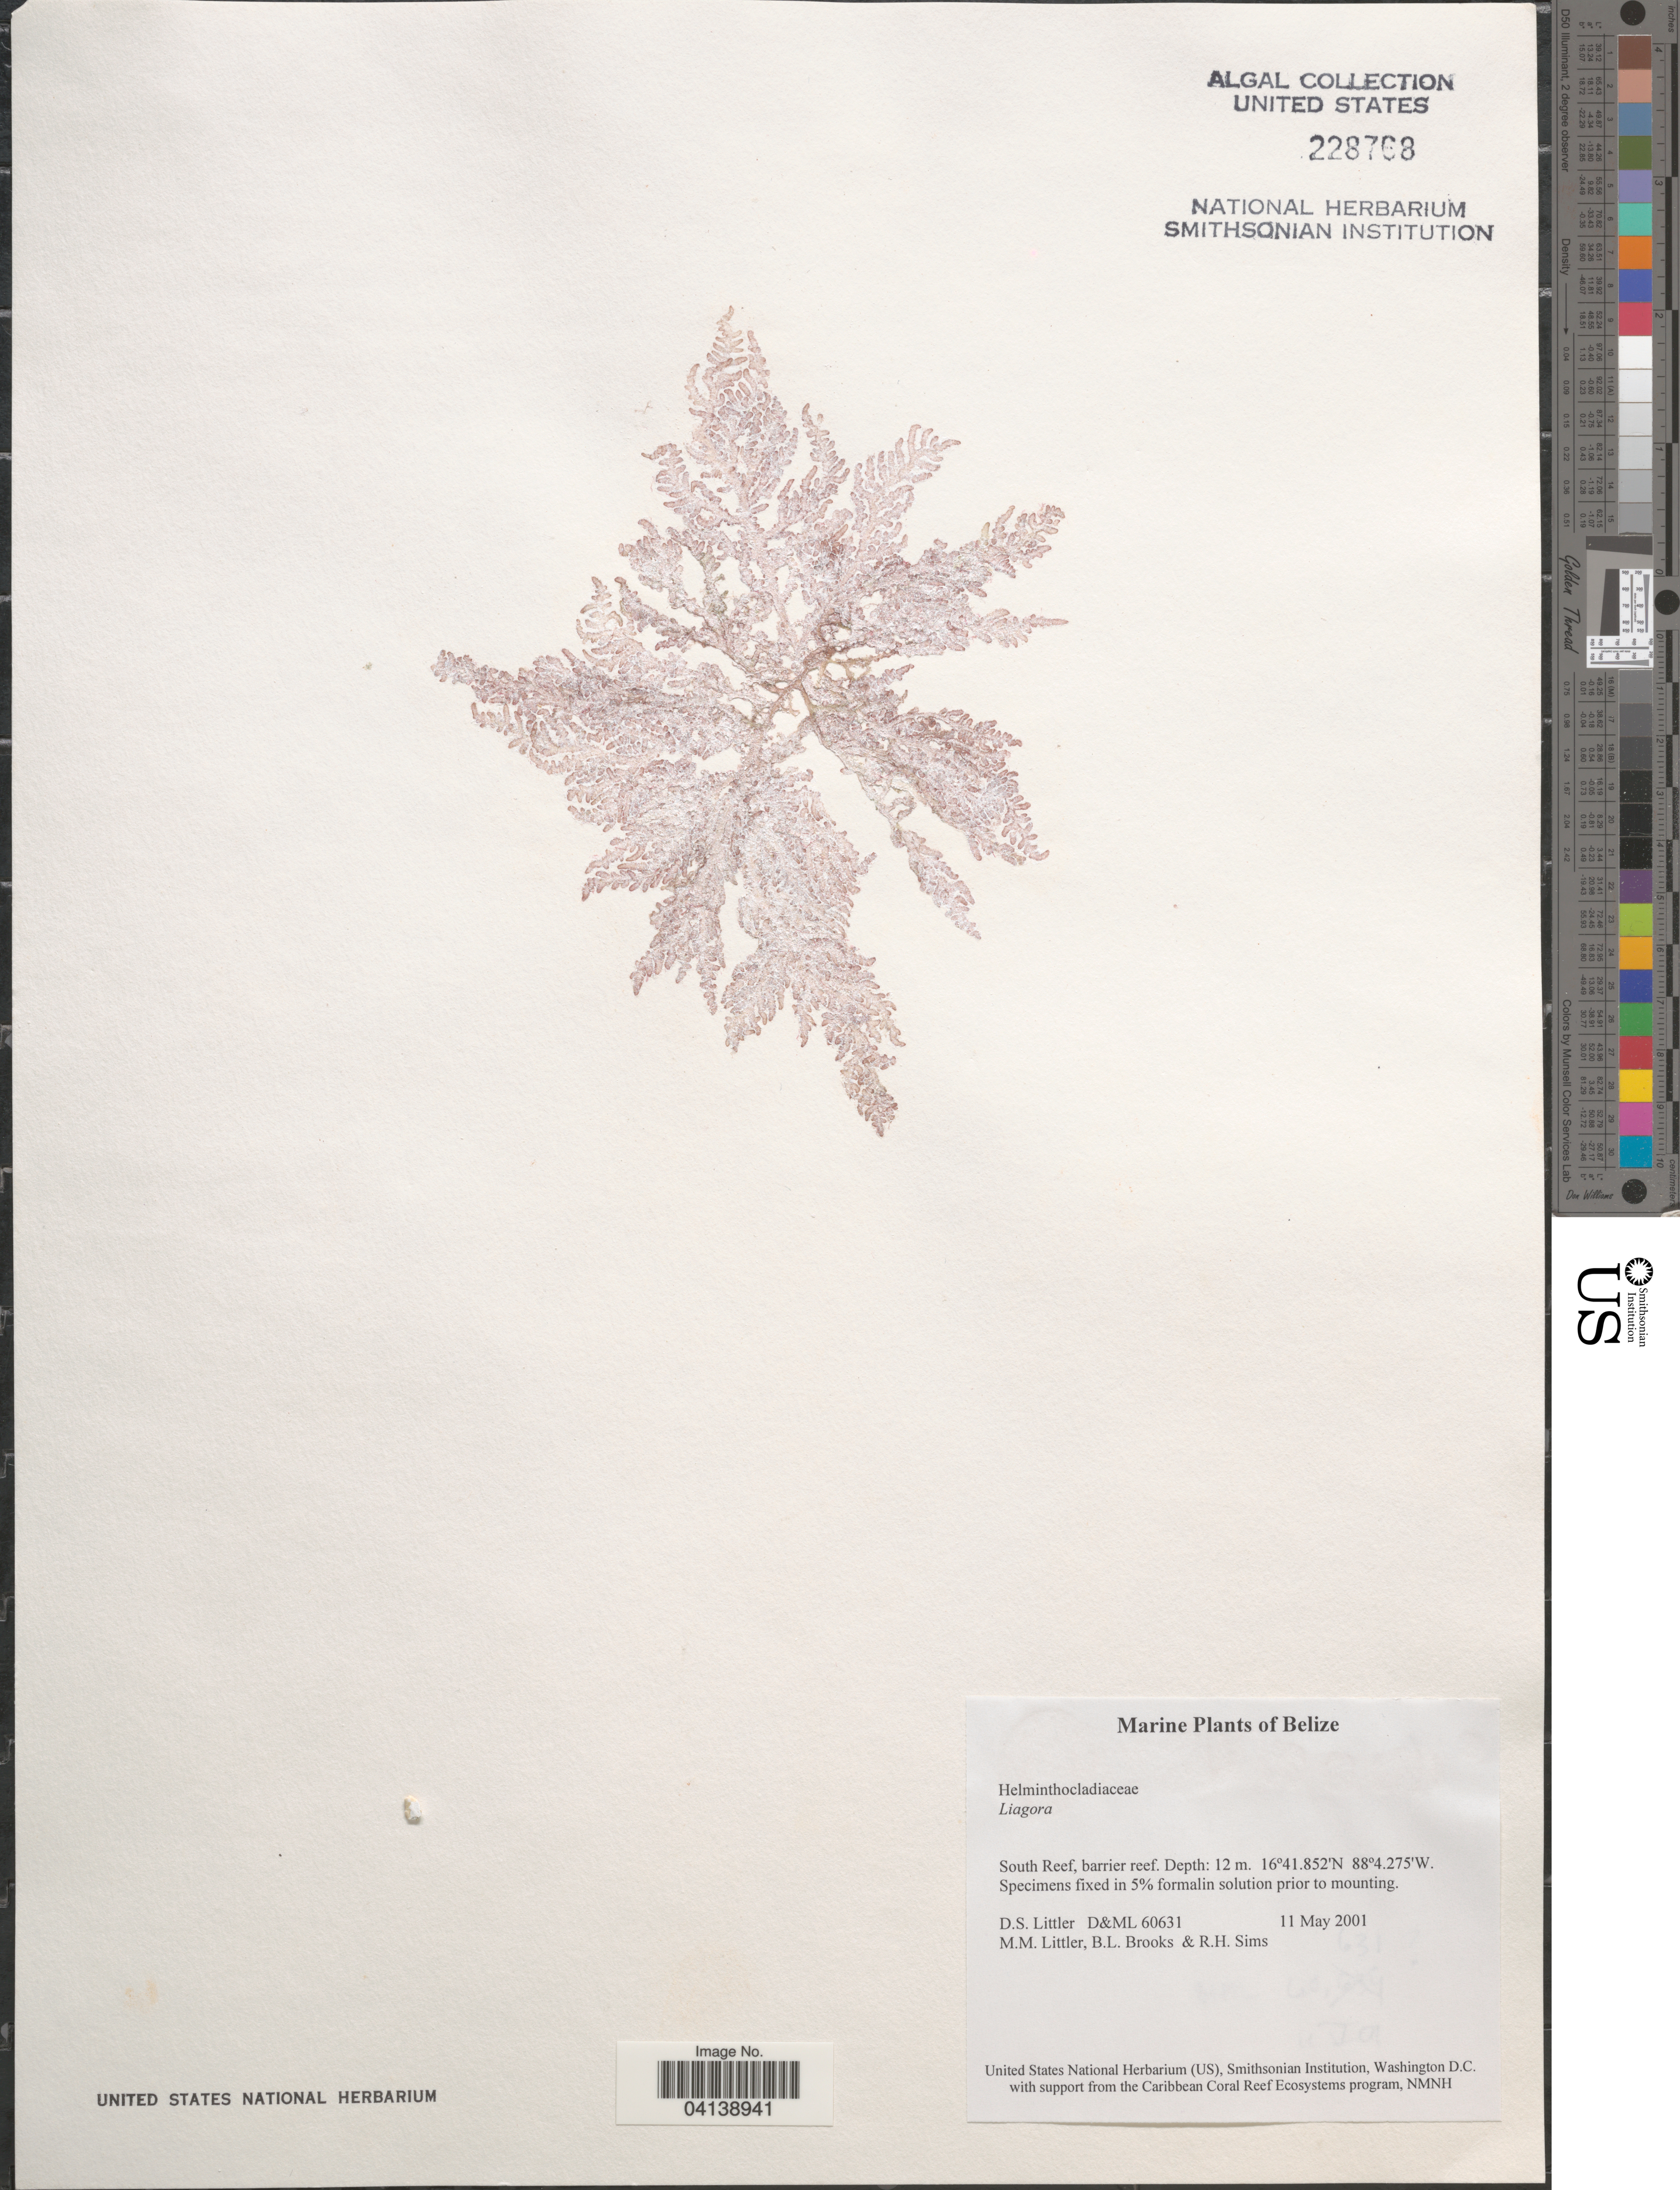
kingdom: Plantae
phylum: Rhodophyta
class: Florideophyceae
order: Nemaliales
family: Liagoraceae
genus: Liagora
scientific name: Liagora sp.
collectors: D. S. Littler, B. Brooks & R. H. Sims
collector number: D&ML 60631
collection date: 2001-05-11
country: Belize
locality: South Reef, barrier reef.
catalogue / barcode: US 228768